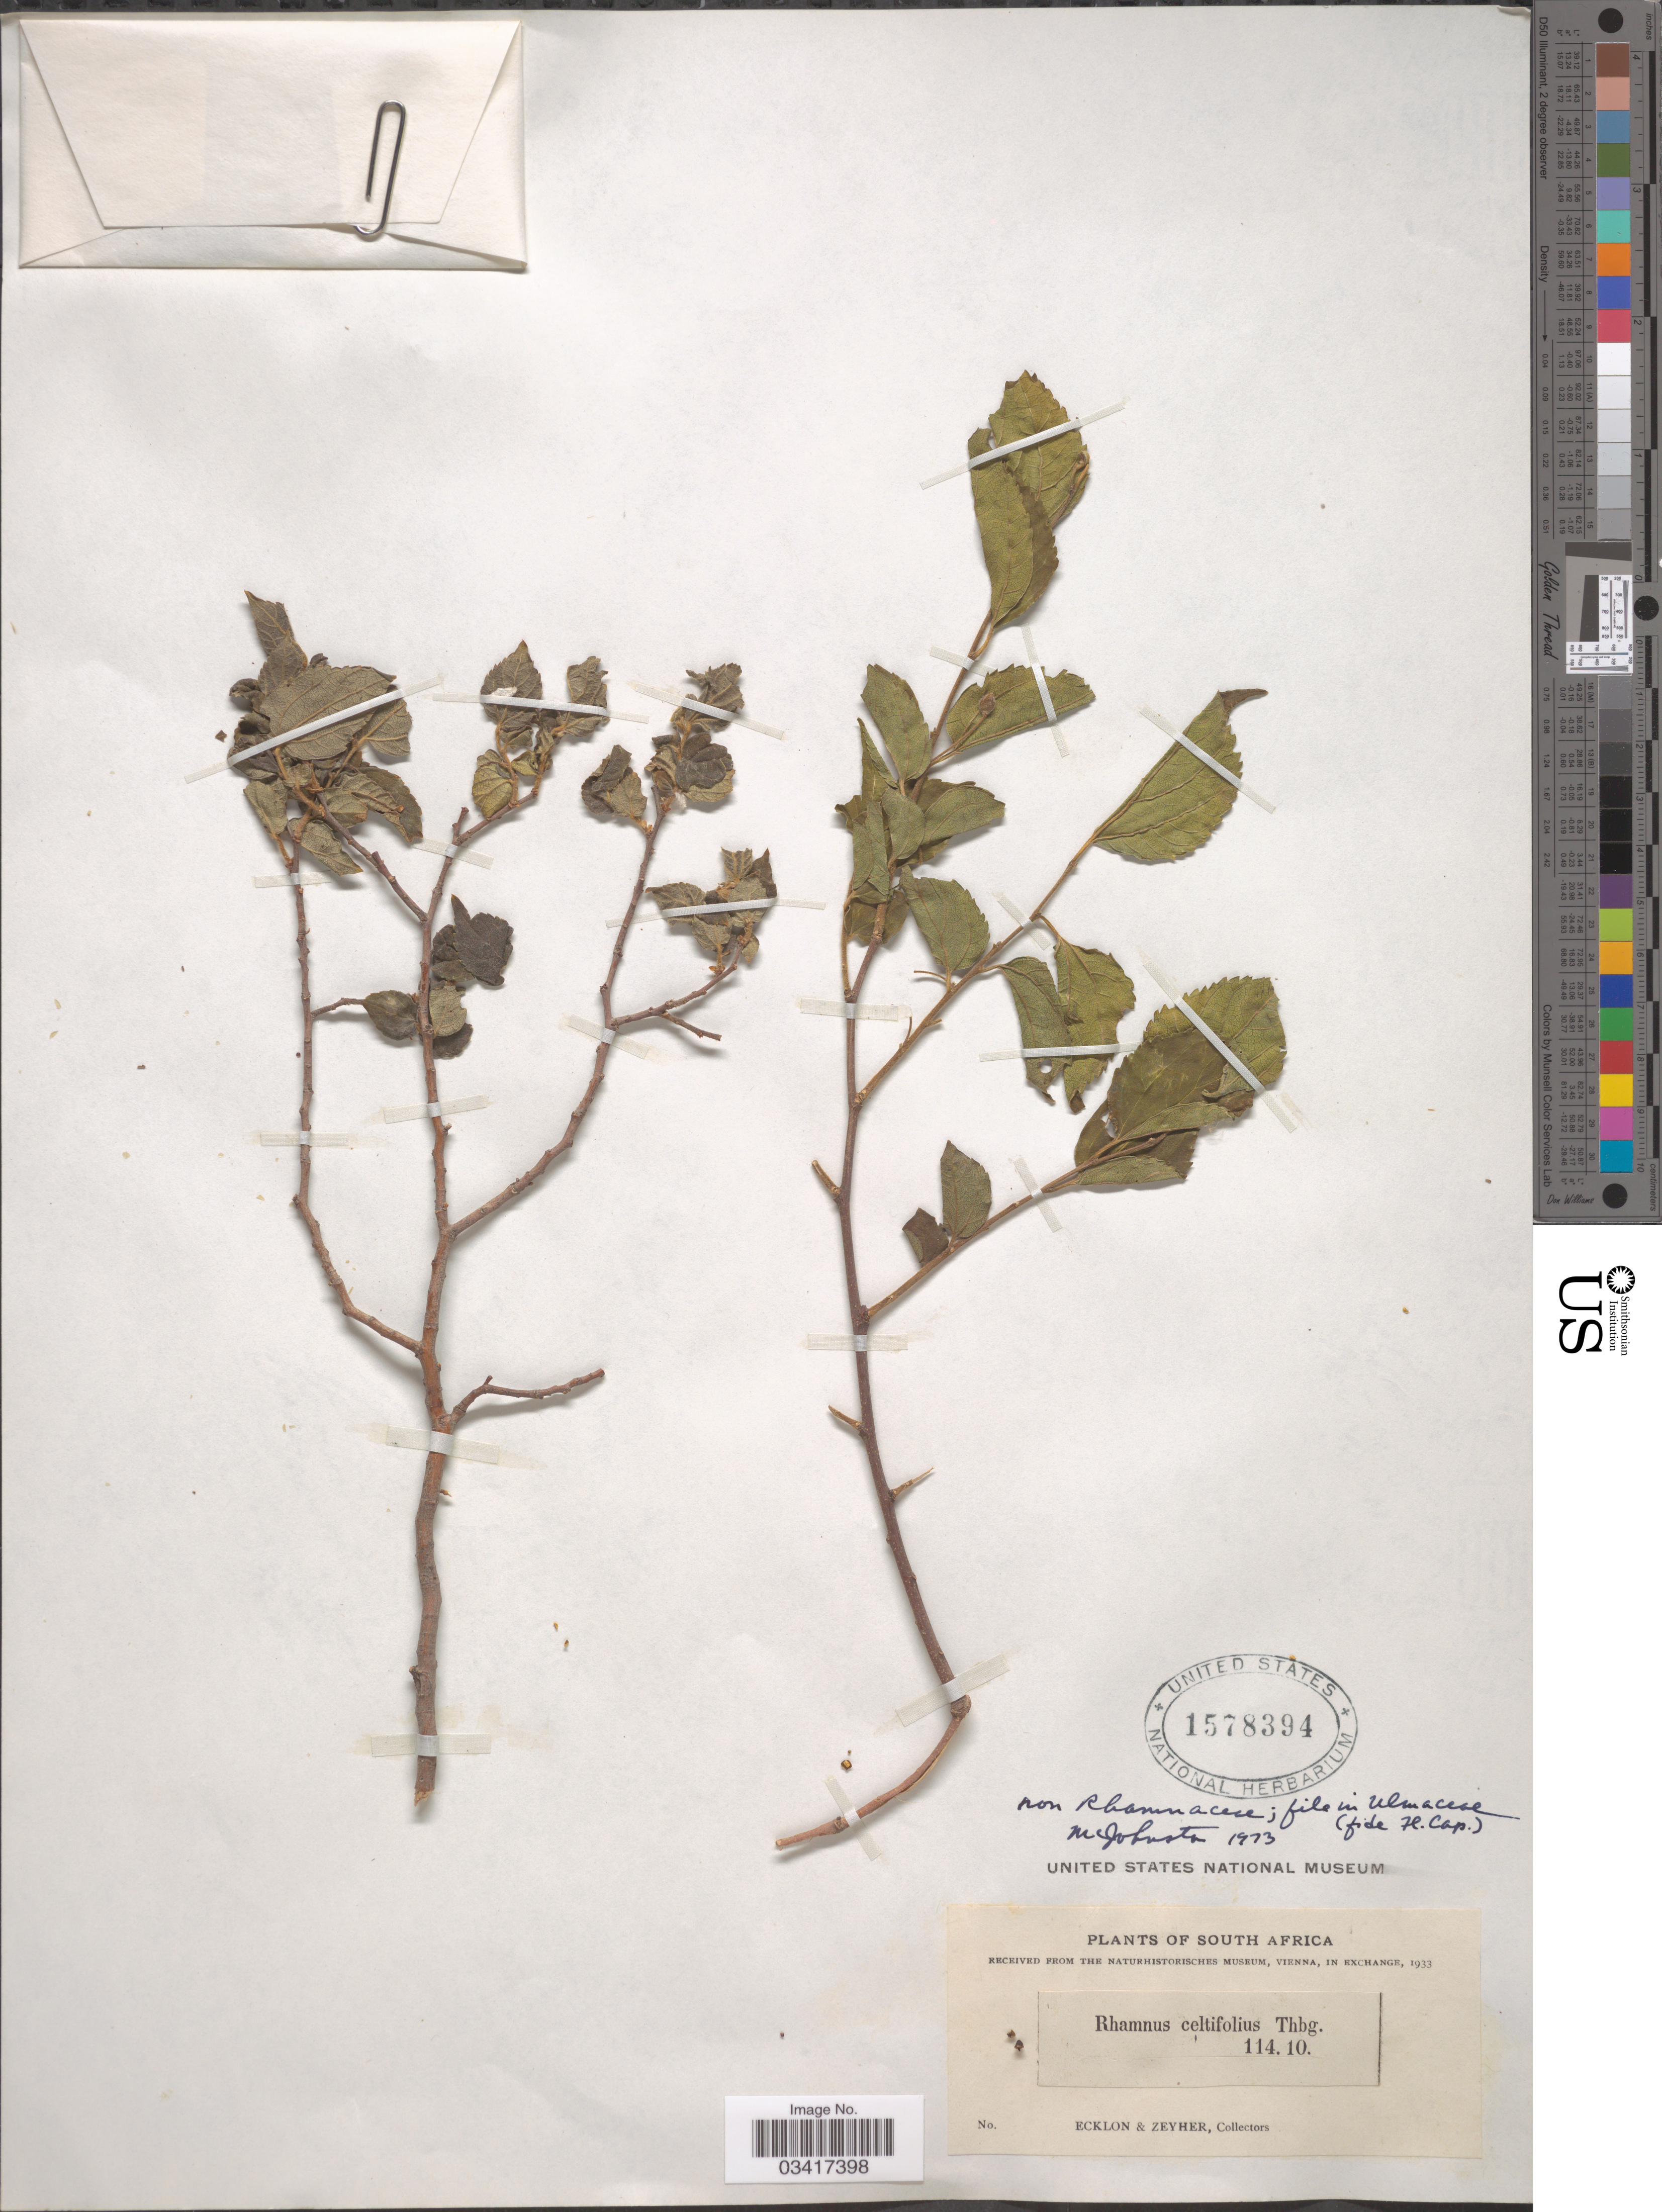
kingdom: Plantae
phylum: Tracheophyta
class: Magnoliopsida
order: Rosales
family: Ulmaceae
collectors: -. Ecklon & -. Zeyher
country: South Africa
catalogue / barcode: US 1578394